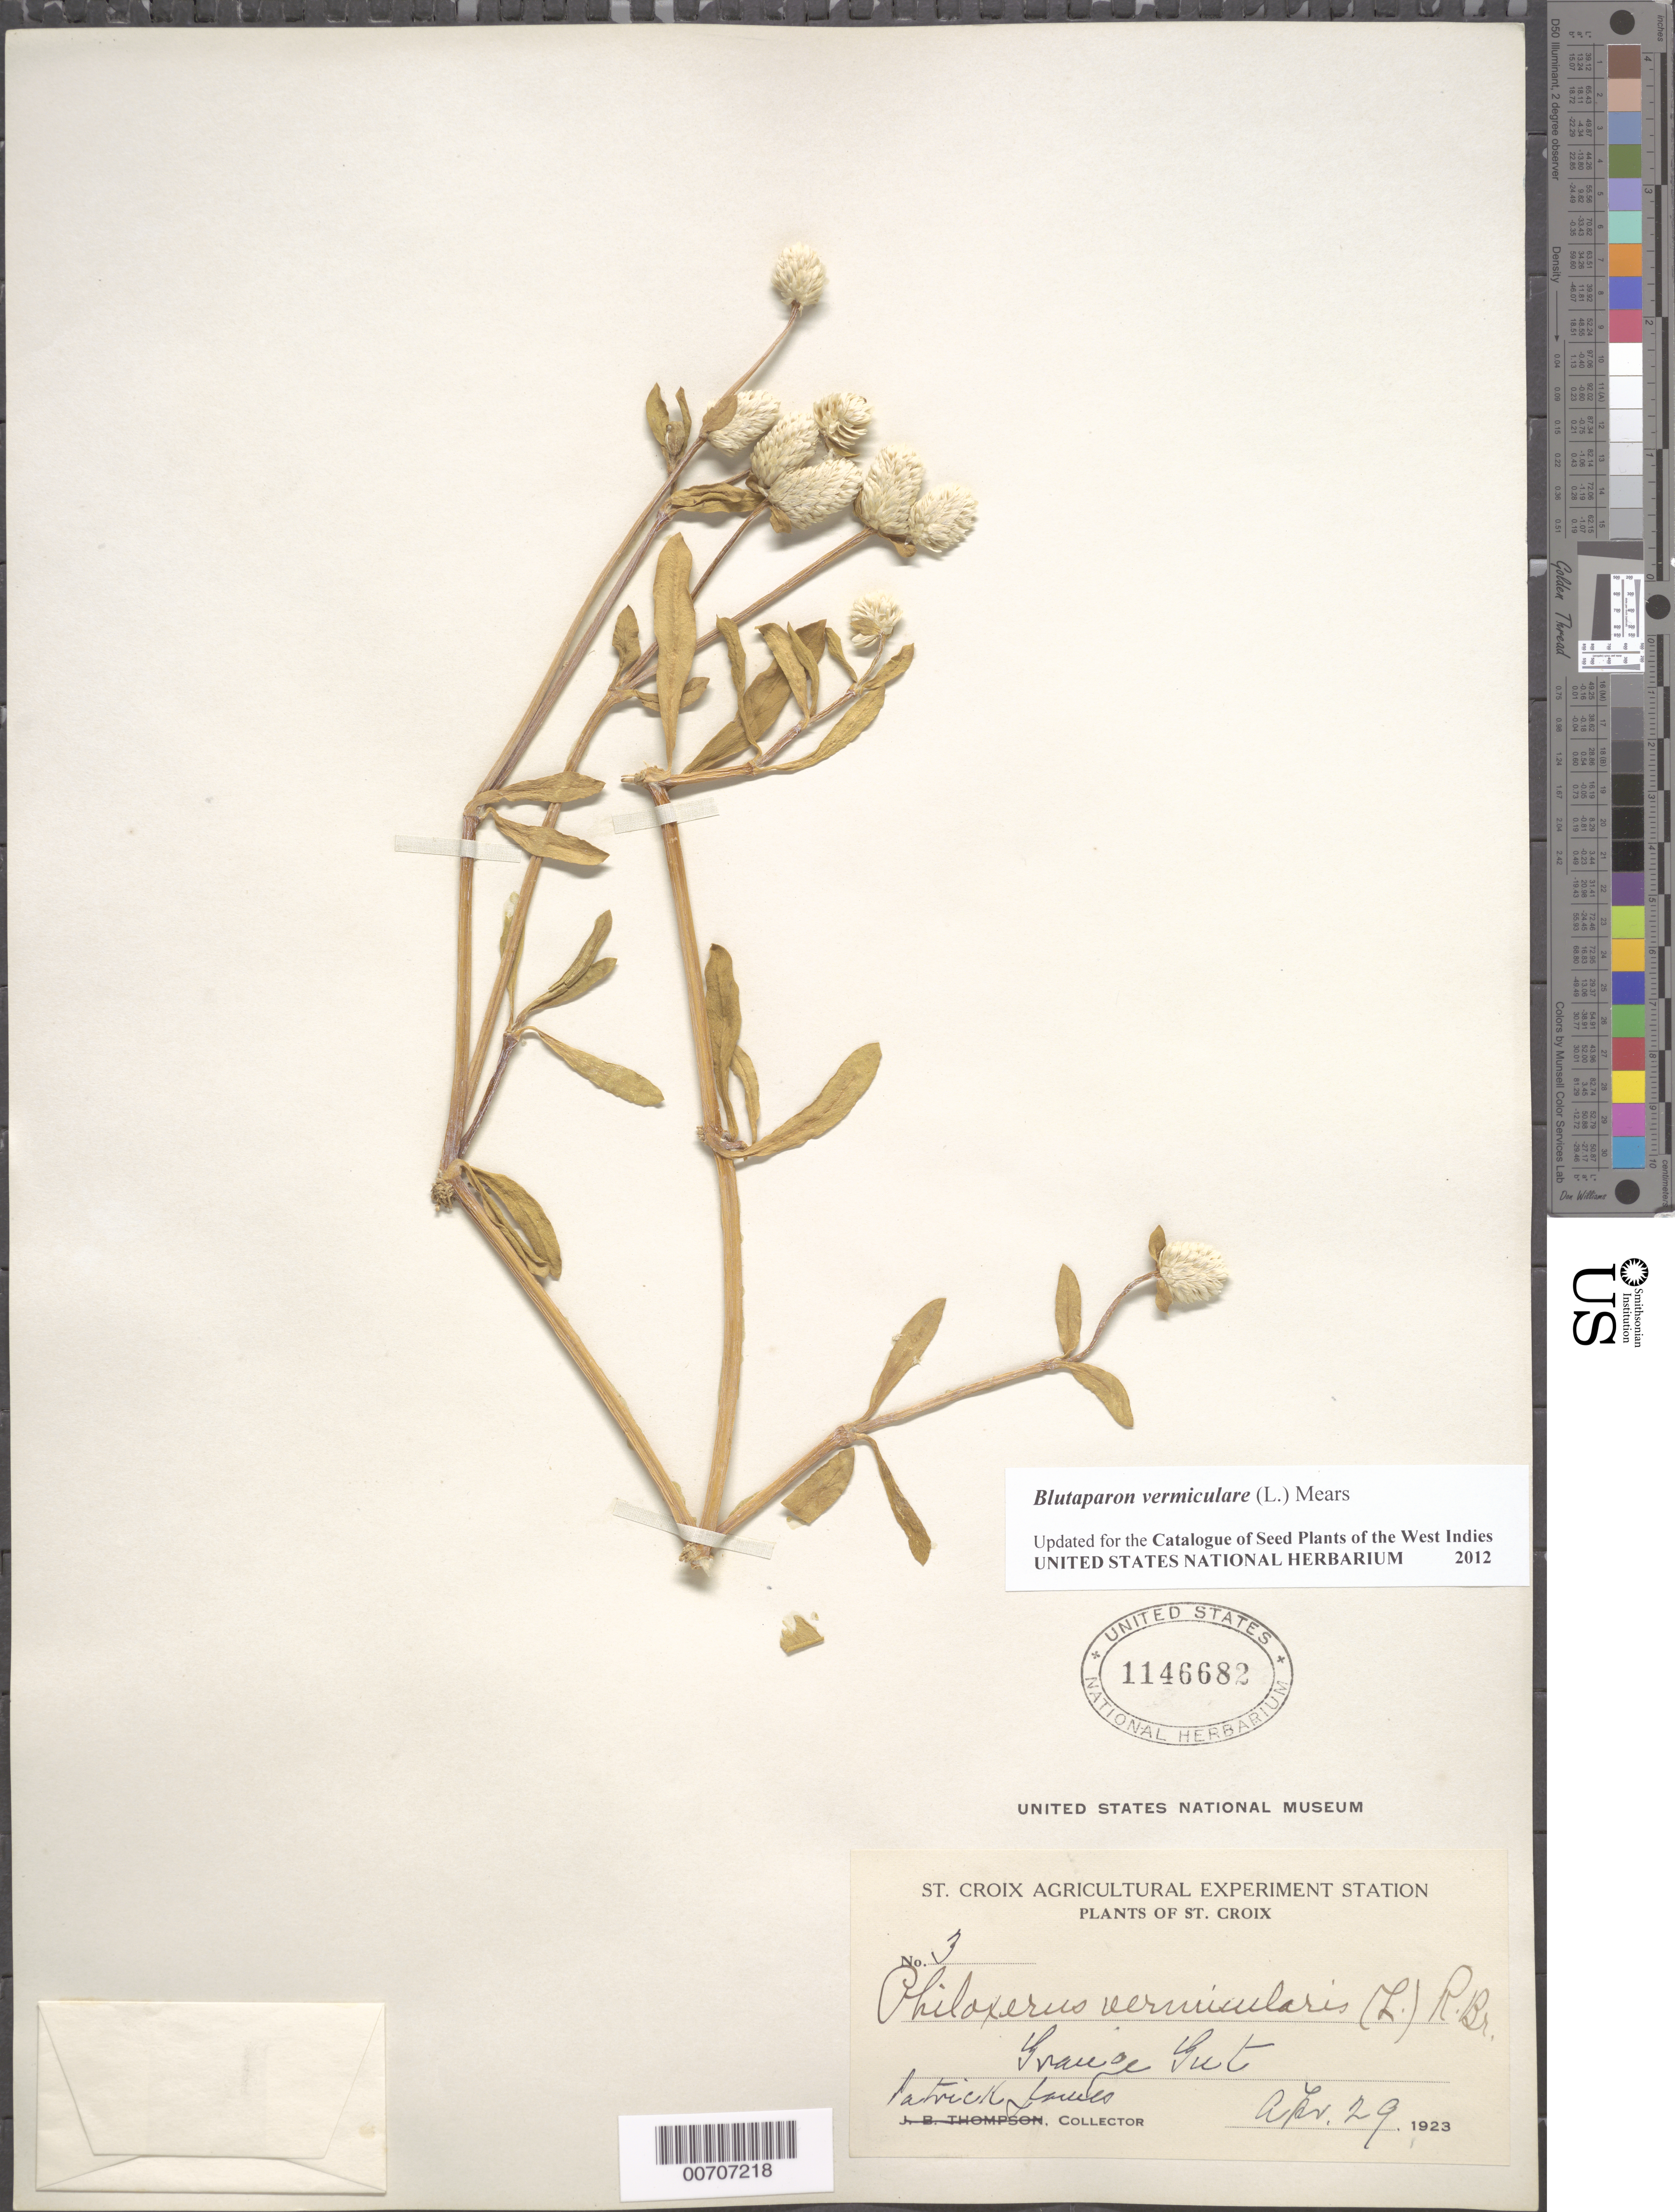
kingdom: Plantae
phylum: Tracheophyta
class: Magnoliopsida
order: Caryophyllales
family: Amaranthaceae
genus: Gomphrena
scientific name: Gomphrena vermicularis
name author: L.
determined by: Strong, Mark T., (BOT), Smithsonian Institution - National Museum of Natural History (UNITED STATES)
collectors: P. James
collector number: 3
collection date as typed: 29 Apr 1923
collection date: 1923-04-29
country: U.S. Virgin Islands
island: St. Croix Island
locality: Gran's Gut?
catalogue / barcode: US 1146682